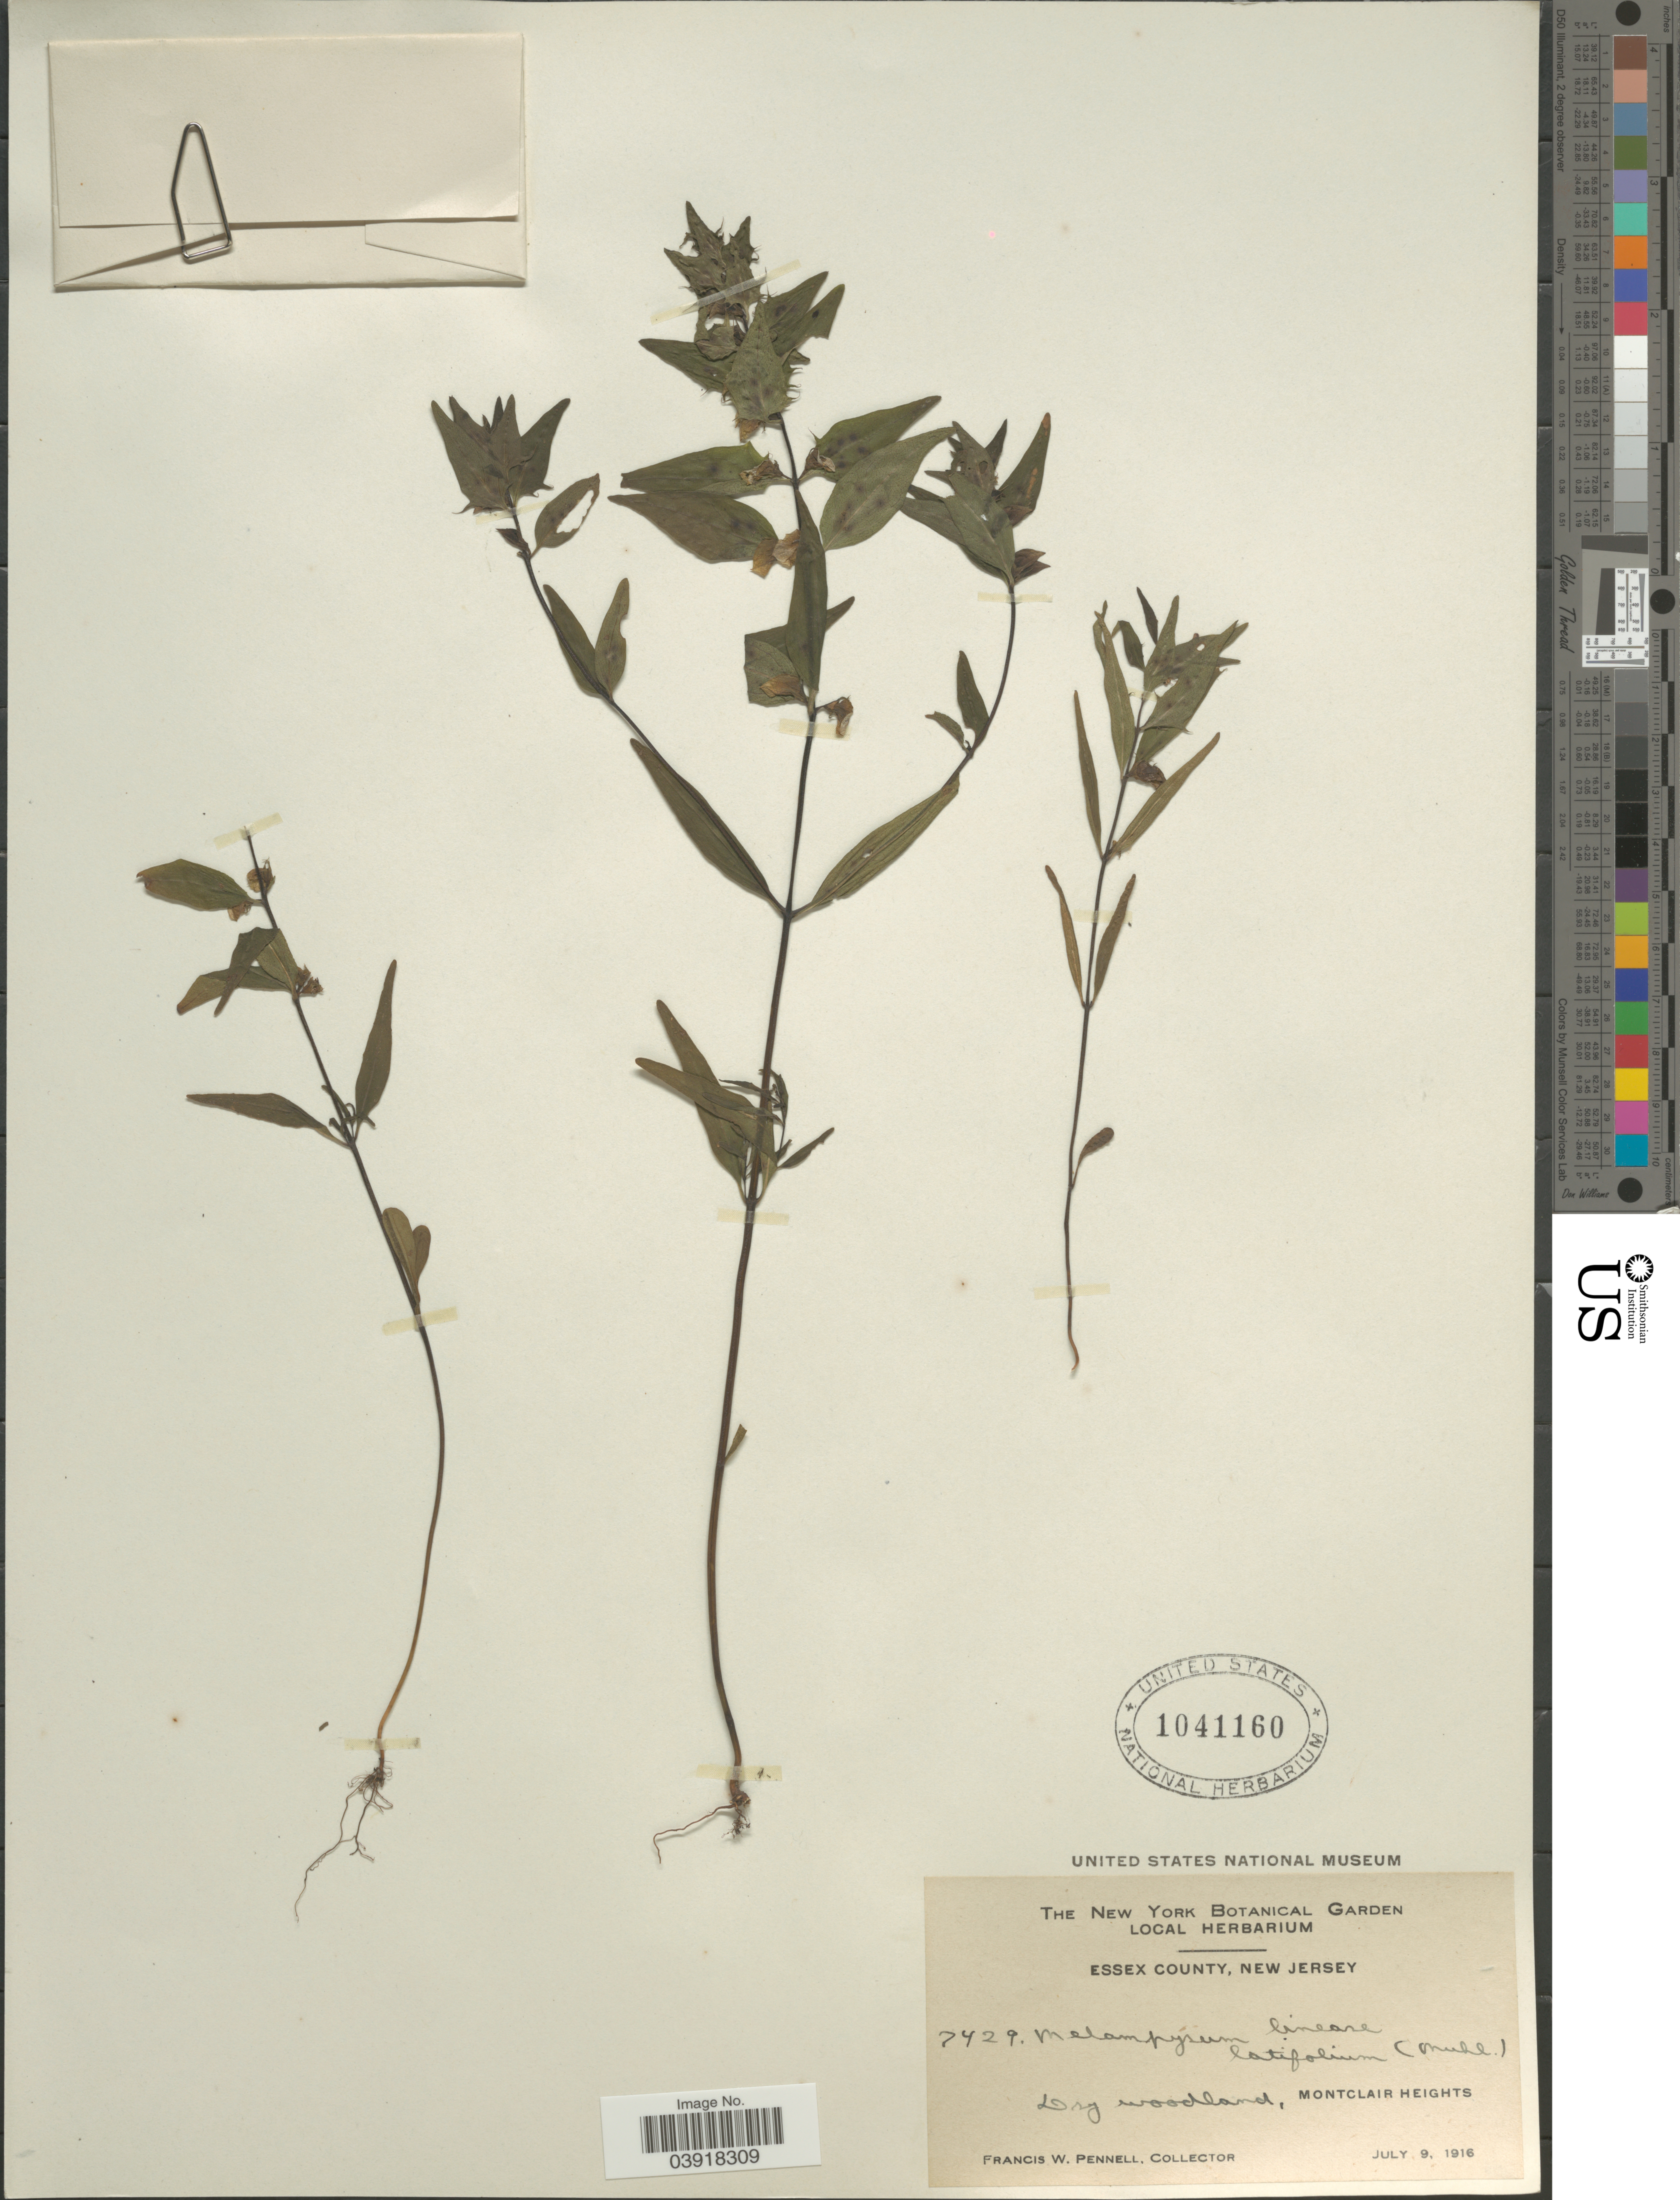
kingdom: Plantae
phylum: Tracheophyta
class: Magnoliopsida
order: Lamiales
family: Orobanchaceae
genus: Melampyrum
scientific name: Melampyrum lineare var. latifolium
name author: (Muhl.) P. Beauv.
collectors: F. W. Pennell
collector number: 7429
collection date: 1916-07-09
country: United States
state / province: New Jersey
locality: Essex County. Montclair Heights.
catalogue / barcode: US 1041160